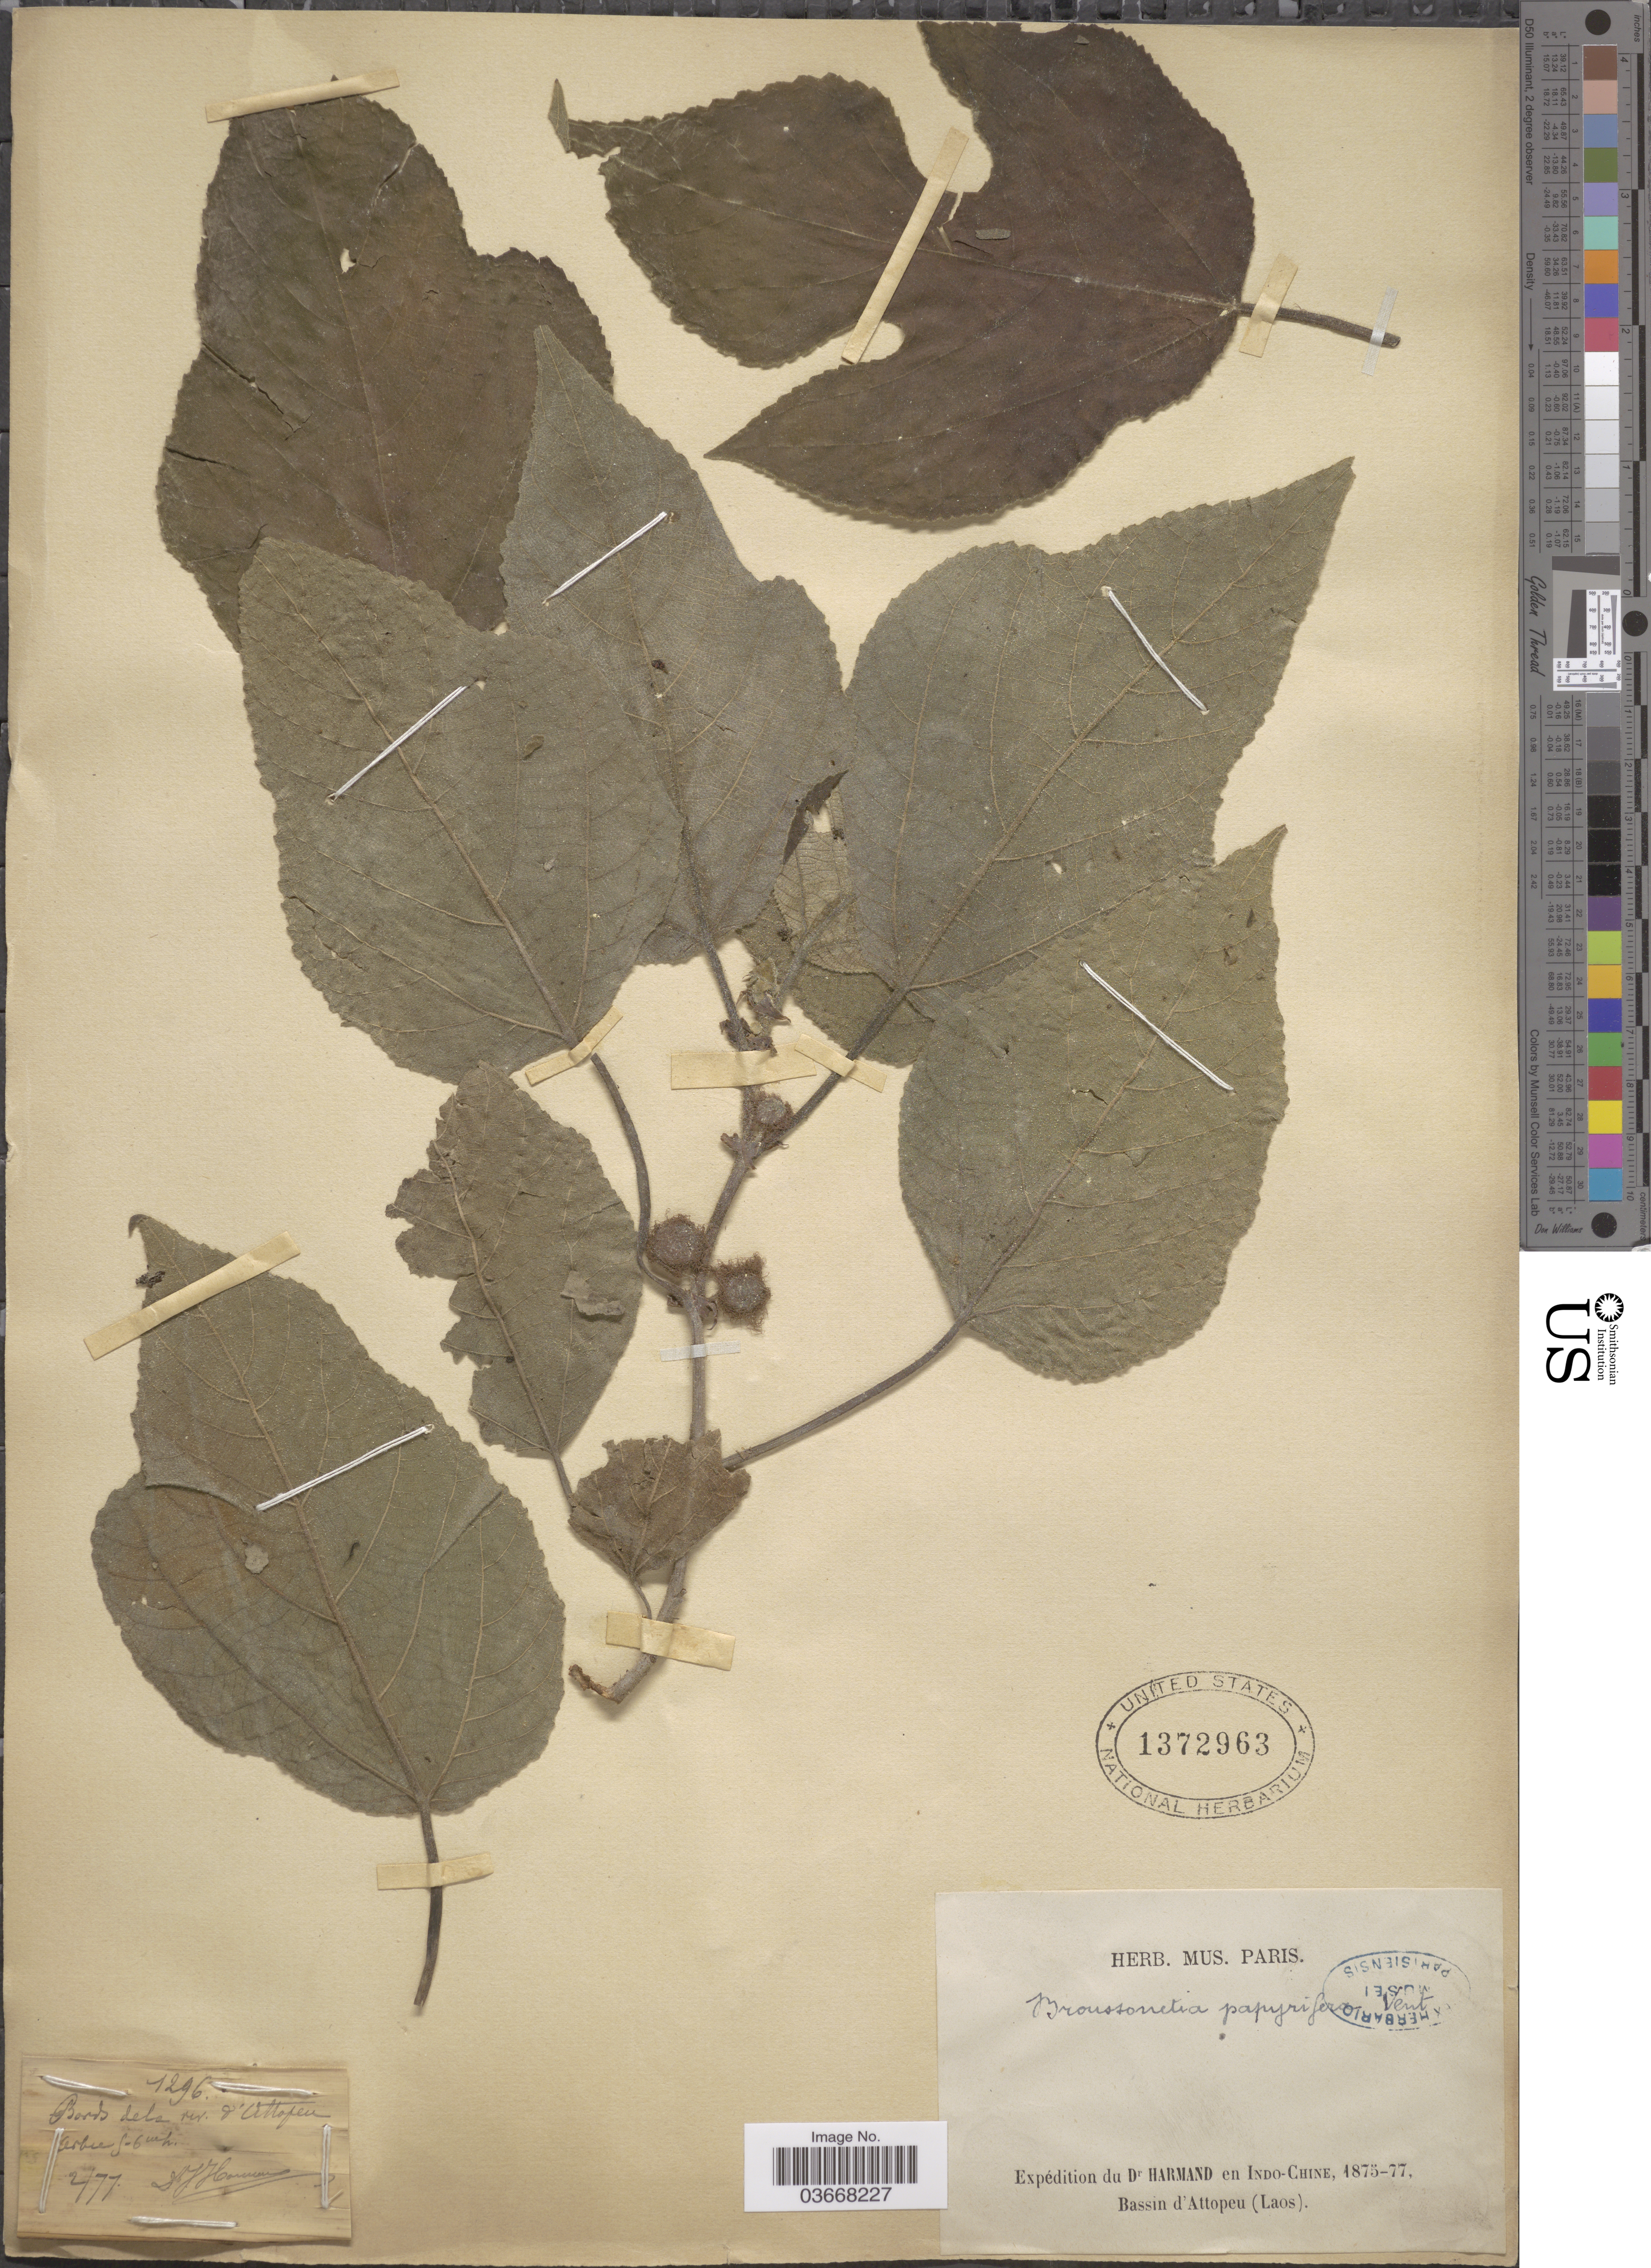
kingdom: Plantae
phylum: Tracheophyta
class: Magnoliopsida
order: Rosales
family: Moraceae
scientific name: Broussoneta papyrifera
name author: (L.) L'Hér. ex Vent.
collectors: J. Harmand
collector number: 1296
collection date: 1877-02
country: Laos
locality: Indo-Chine. Bassin d'Attopeu. Bords dela riv. Attopeu.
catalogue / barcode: US 1372963